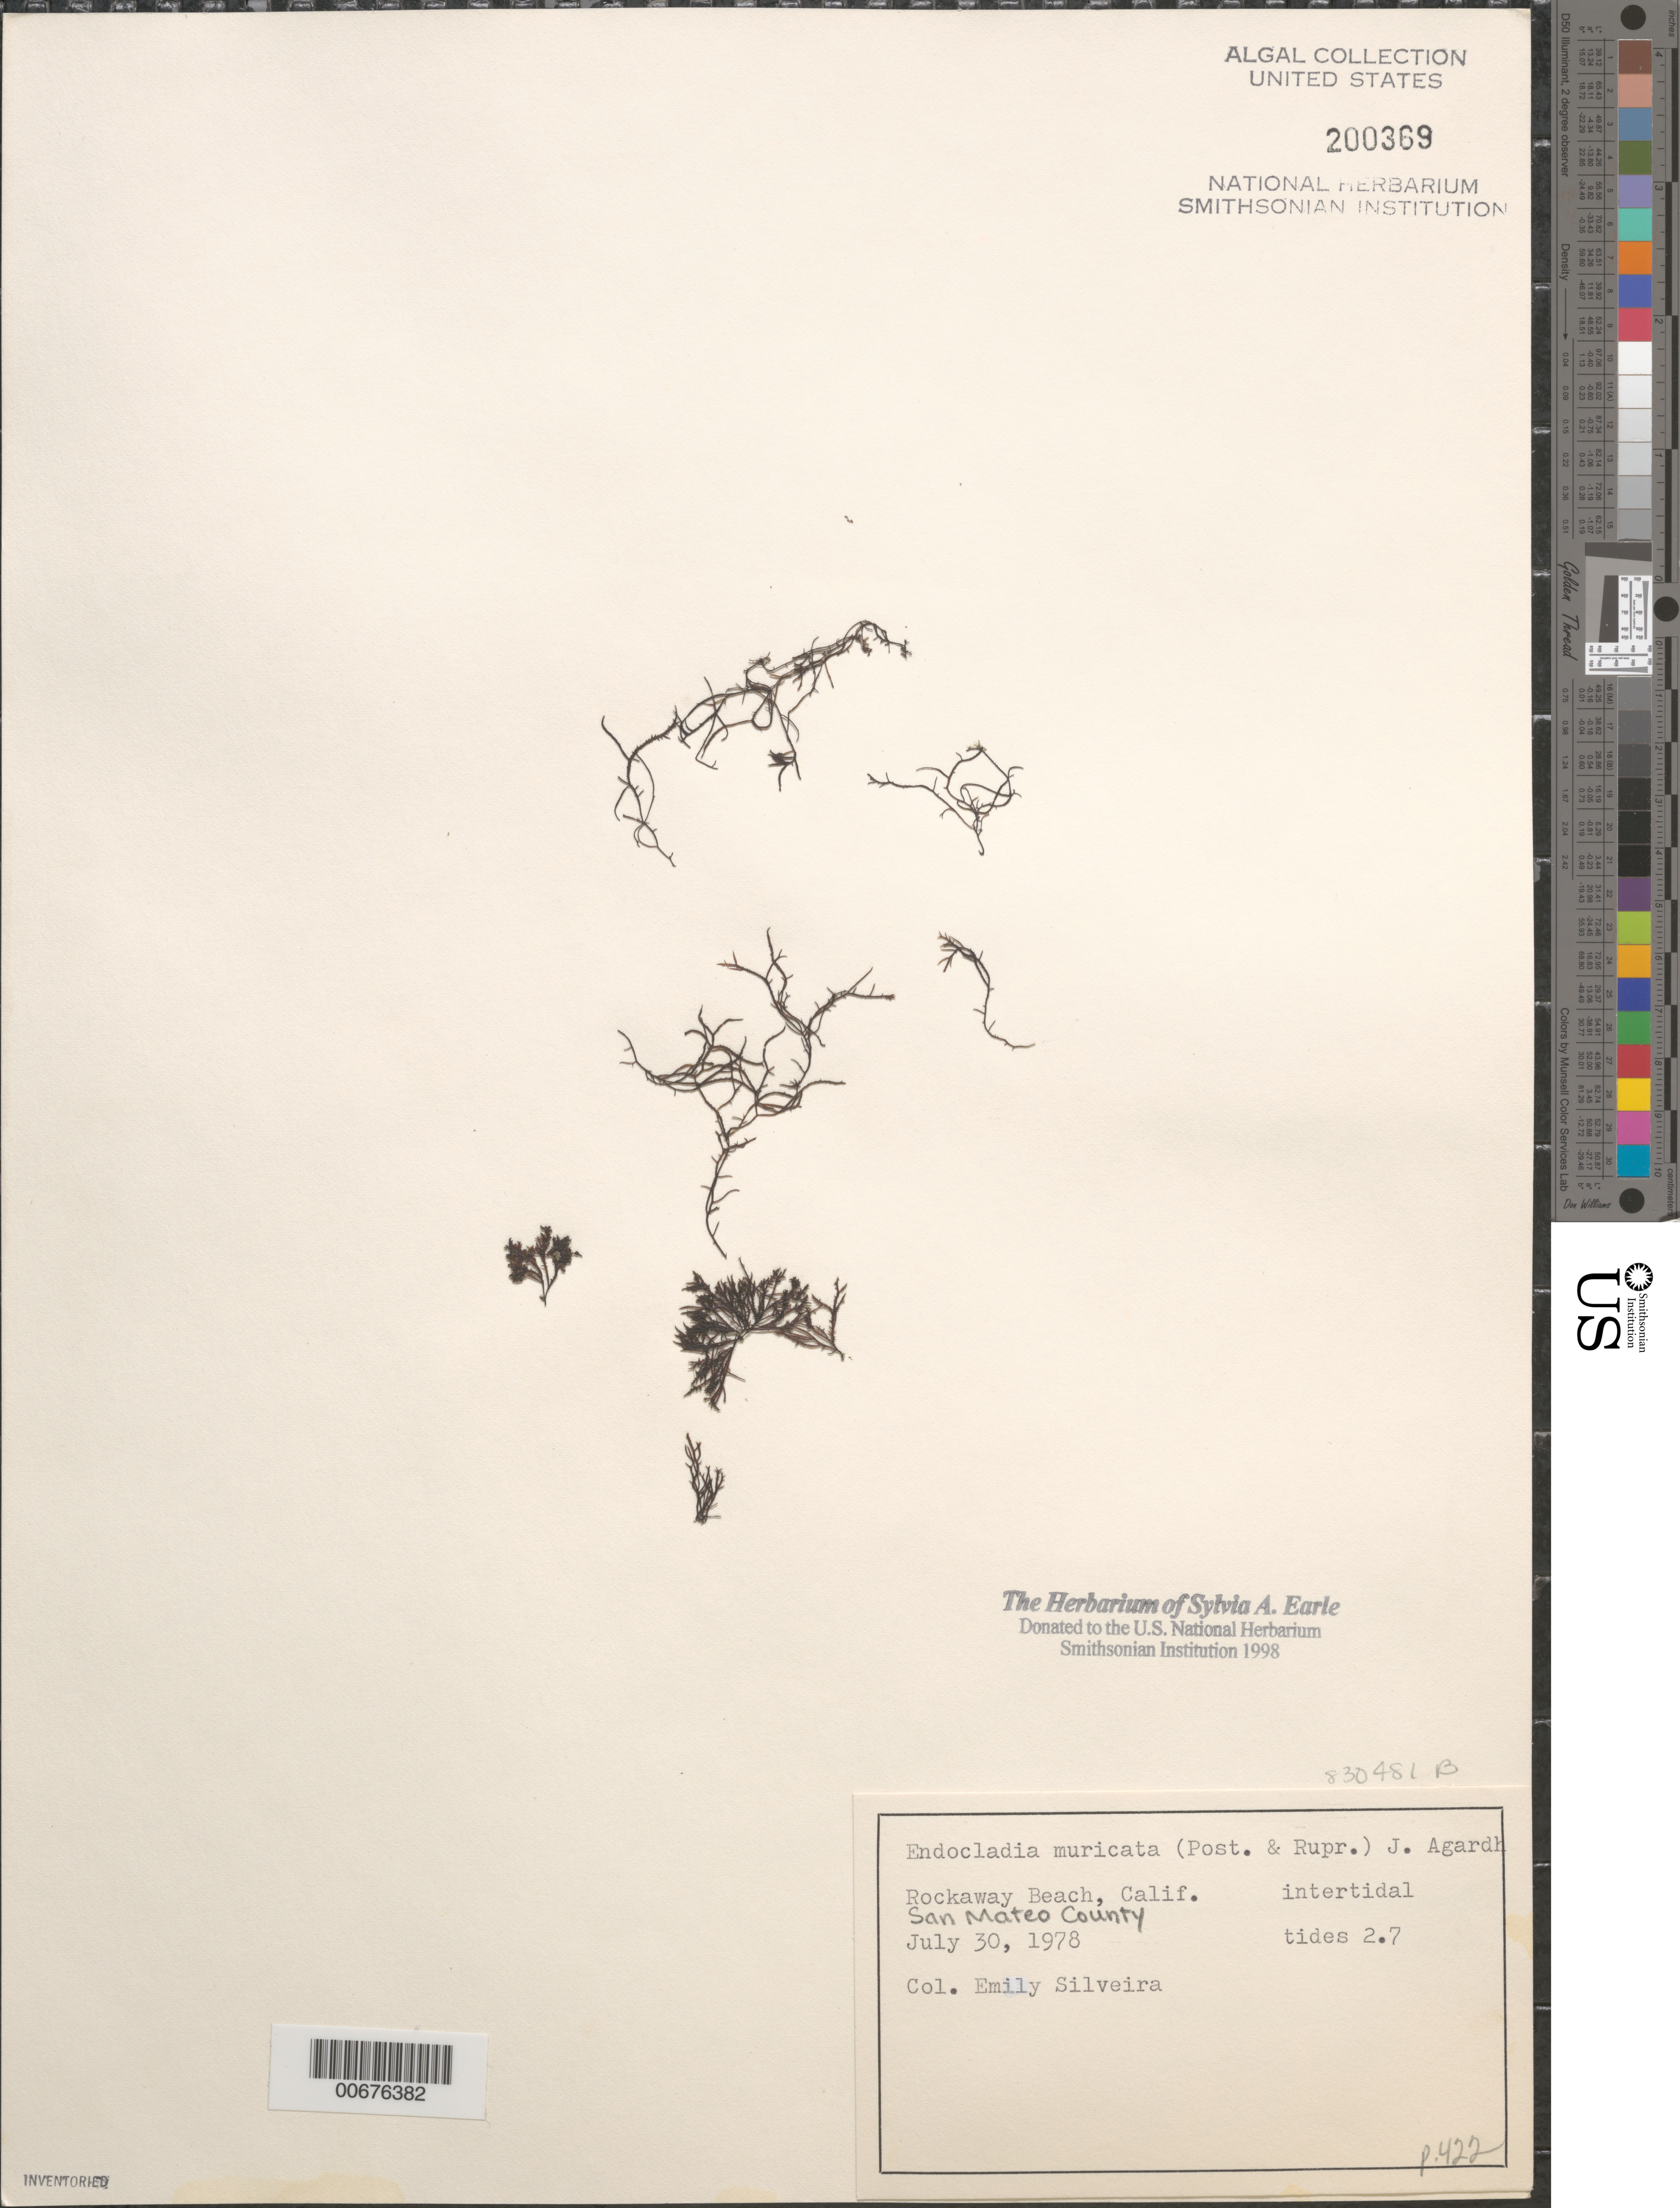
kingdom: Plantae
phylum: Rhodophyta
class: Florideophyceae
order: Gigartinales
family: Endocladiaceae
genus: Endocladia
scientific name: Endocladia muricata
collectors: E. A. Silveira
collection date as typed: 30 Jul 1978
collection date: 1978-07-30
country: United States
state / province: California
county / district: San Mateo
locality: Rockaway Beach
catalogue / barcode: US 200369